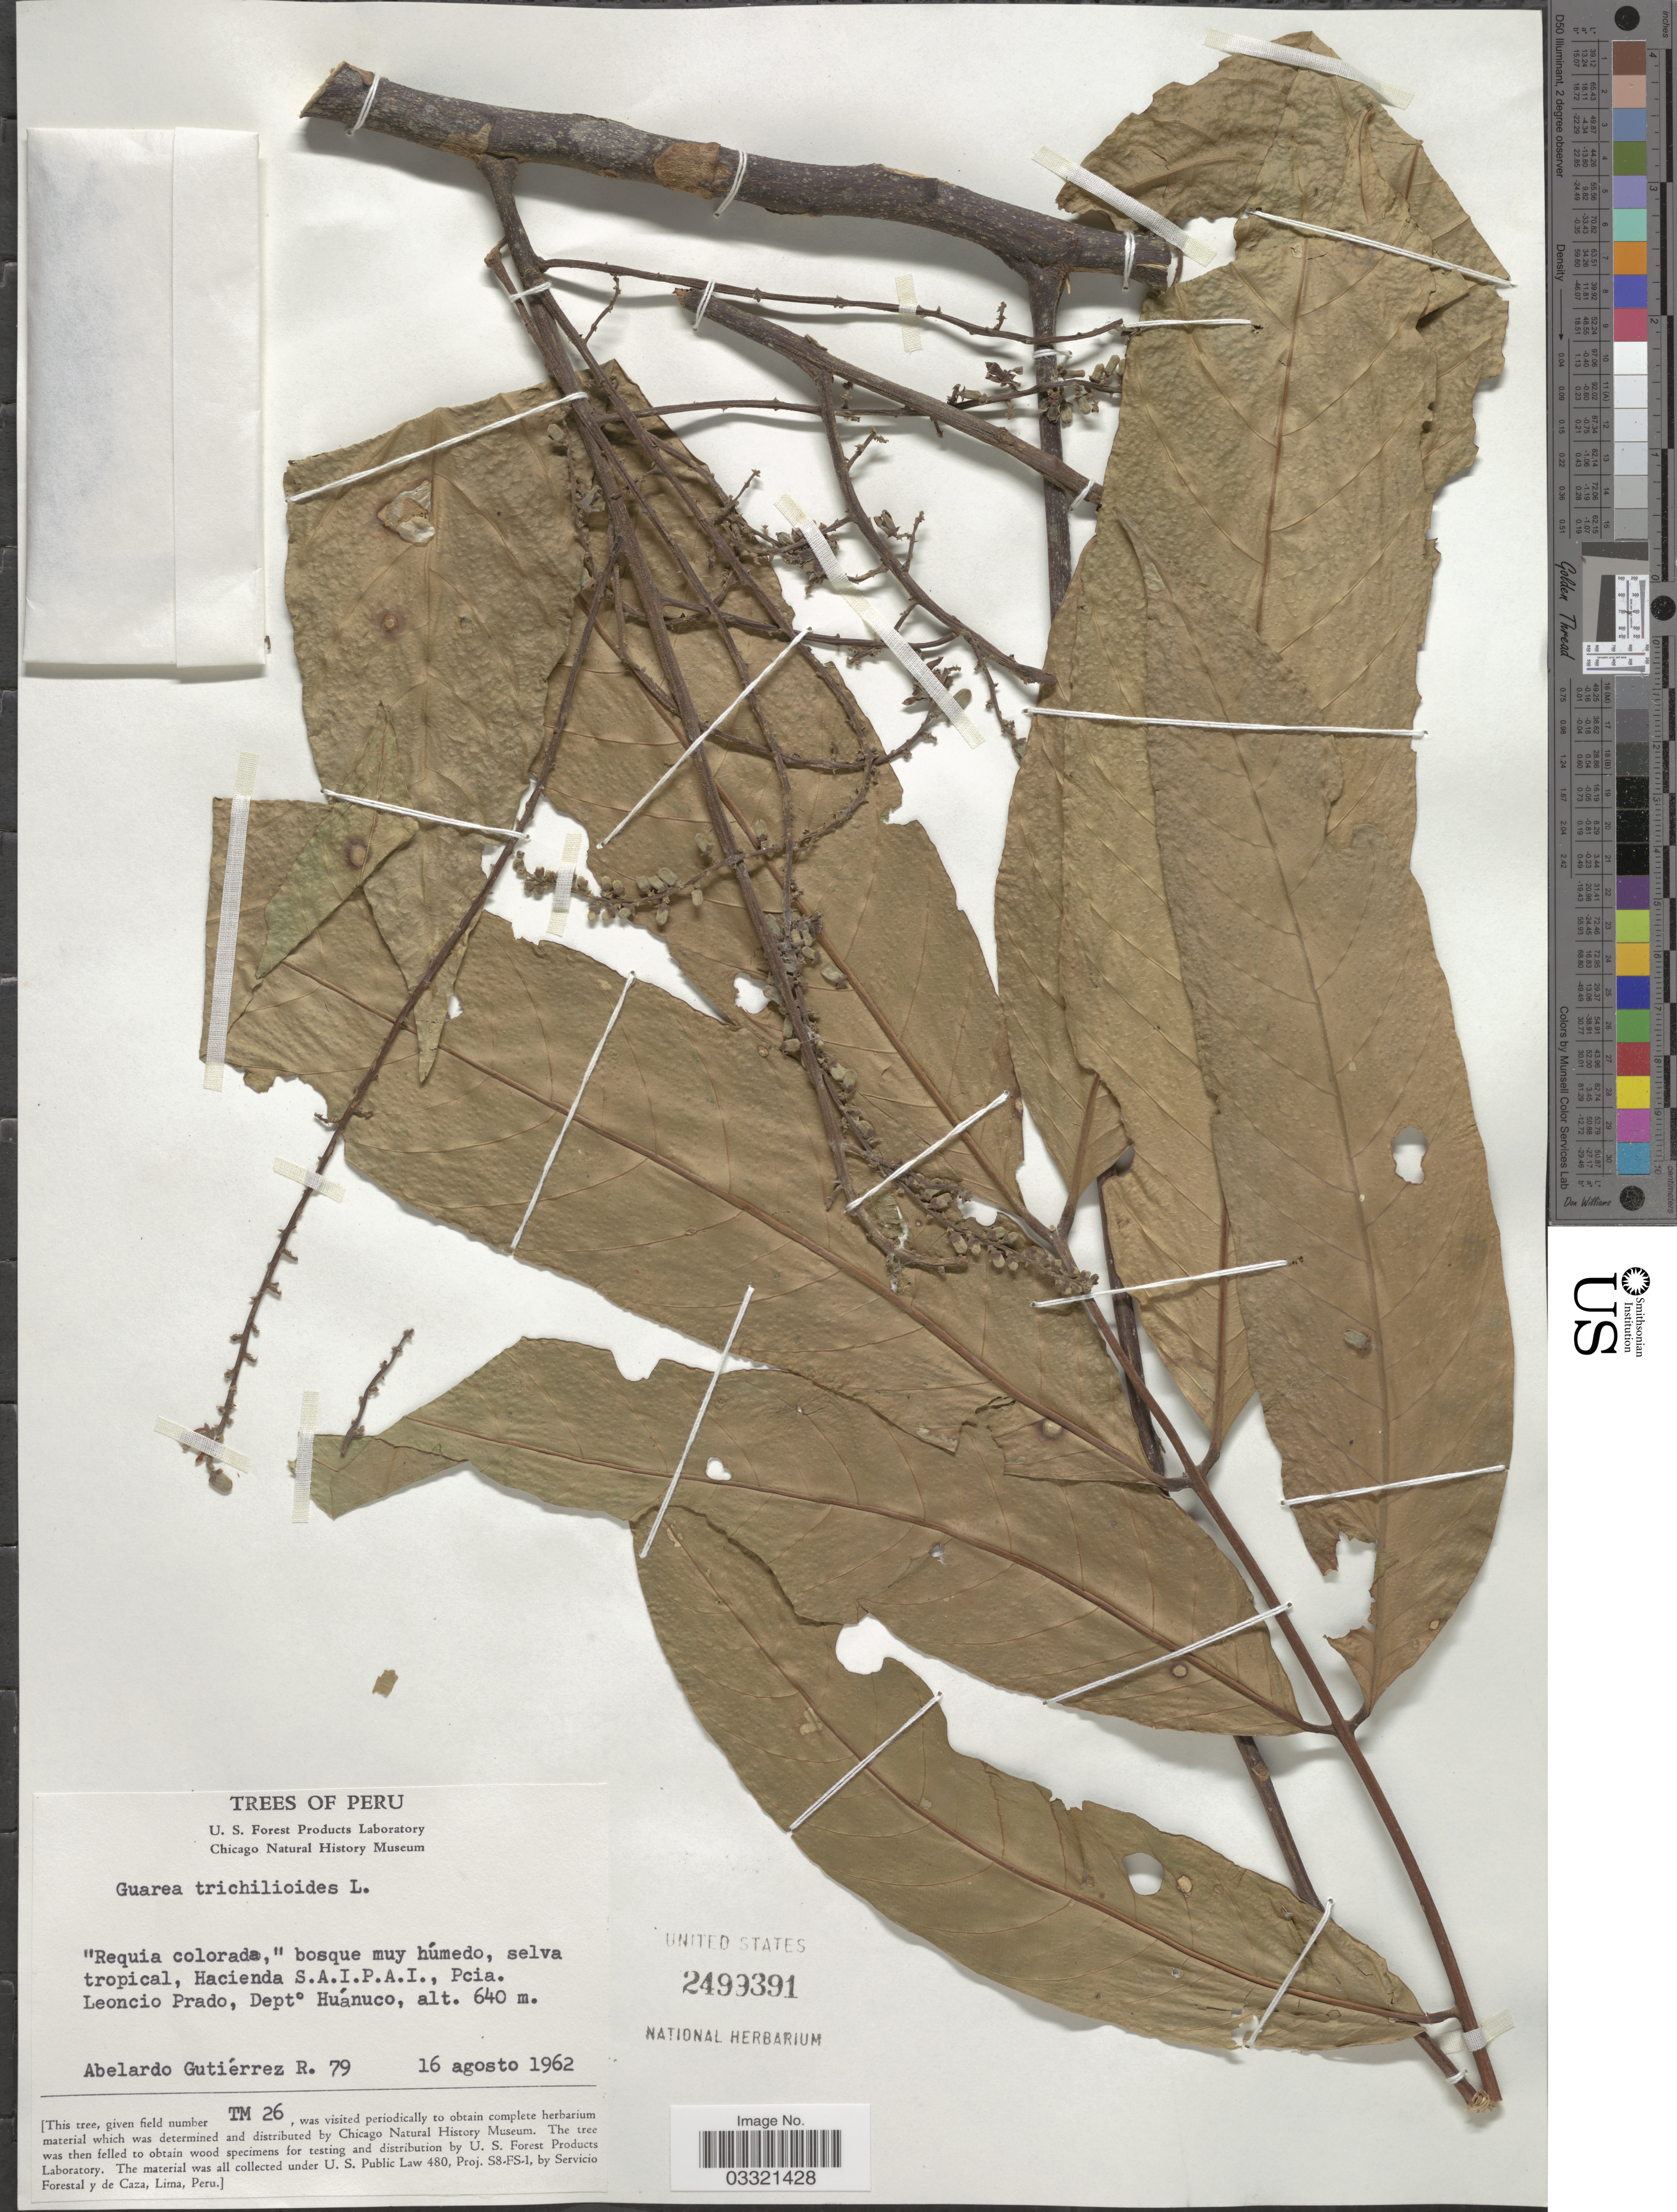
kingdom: Plantae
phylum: Tracheophyta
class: Magnoliopsida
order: Sapindales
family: Meliaceae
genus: Guarea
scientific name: Guarea guidonia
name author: (L.) Sleumer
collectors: A. Gutiérrez R.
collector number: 79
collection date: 1962-08-16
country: Peru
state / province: Huánuco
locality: Hacienda S.A.I.P.A.I., Pcia. Leoncio Prado, Dept° Huánuco.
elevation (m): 640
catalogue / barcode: US 2499391